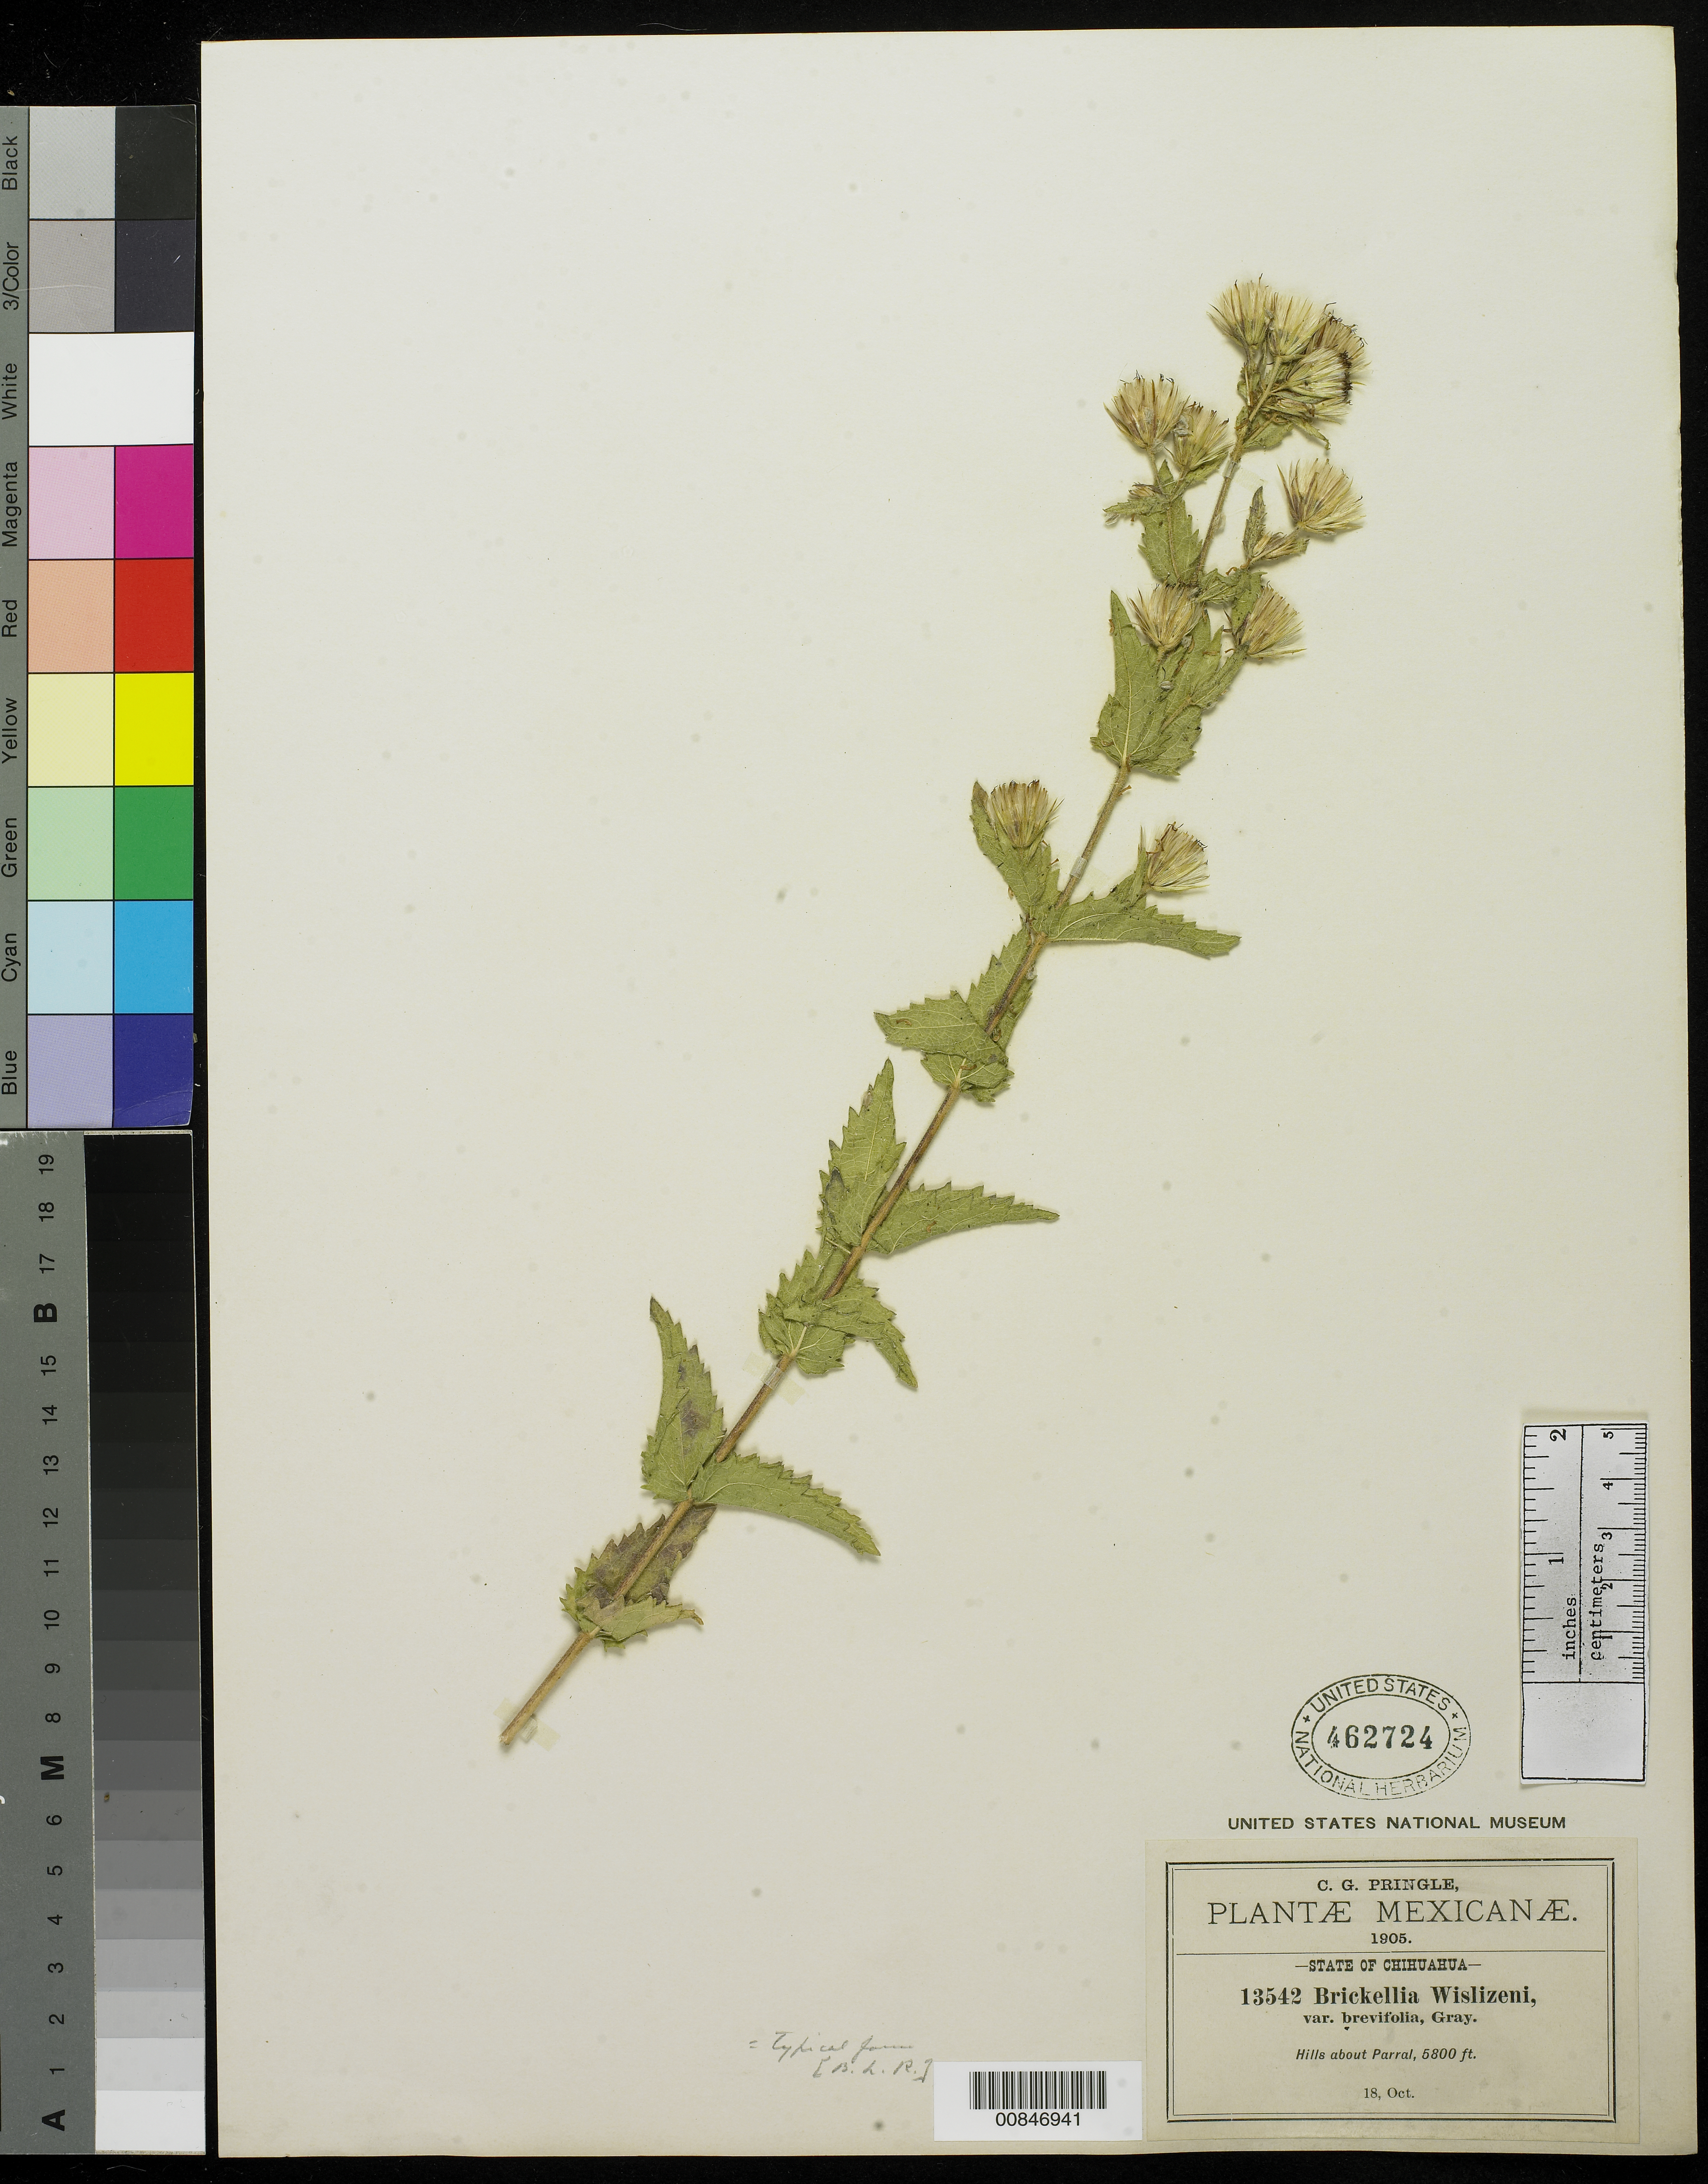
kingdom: Plantae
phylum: Tracheophyta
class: Magnoliopsida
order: Asterales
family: Asteraceae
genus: Brickellia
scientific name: Brickellia wislizeni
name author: A. Gray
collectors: C. G. Pringle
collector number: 13542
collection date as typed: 18 Oct 1905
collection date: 1905-10-18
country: Mexico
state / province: Chihuahua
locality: Hills about Parral, Chihuahua.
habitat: Hills.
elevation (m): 1768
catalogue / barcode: US 462724